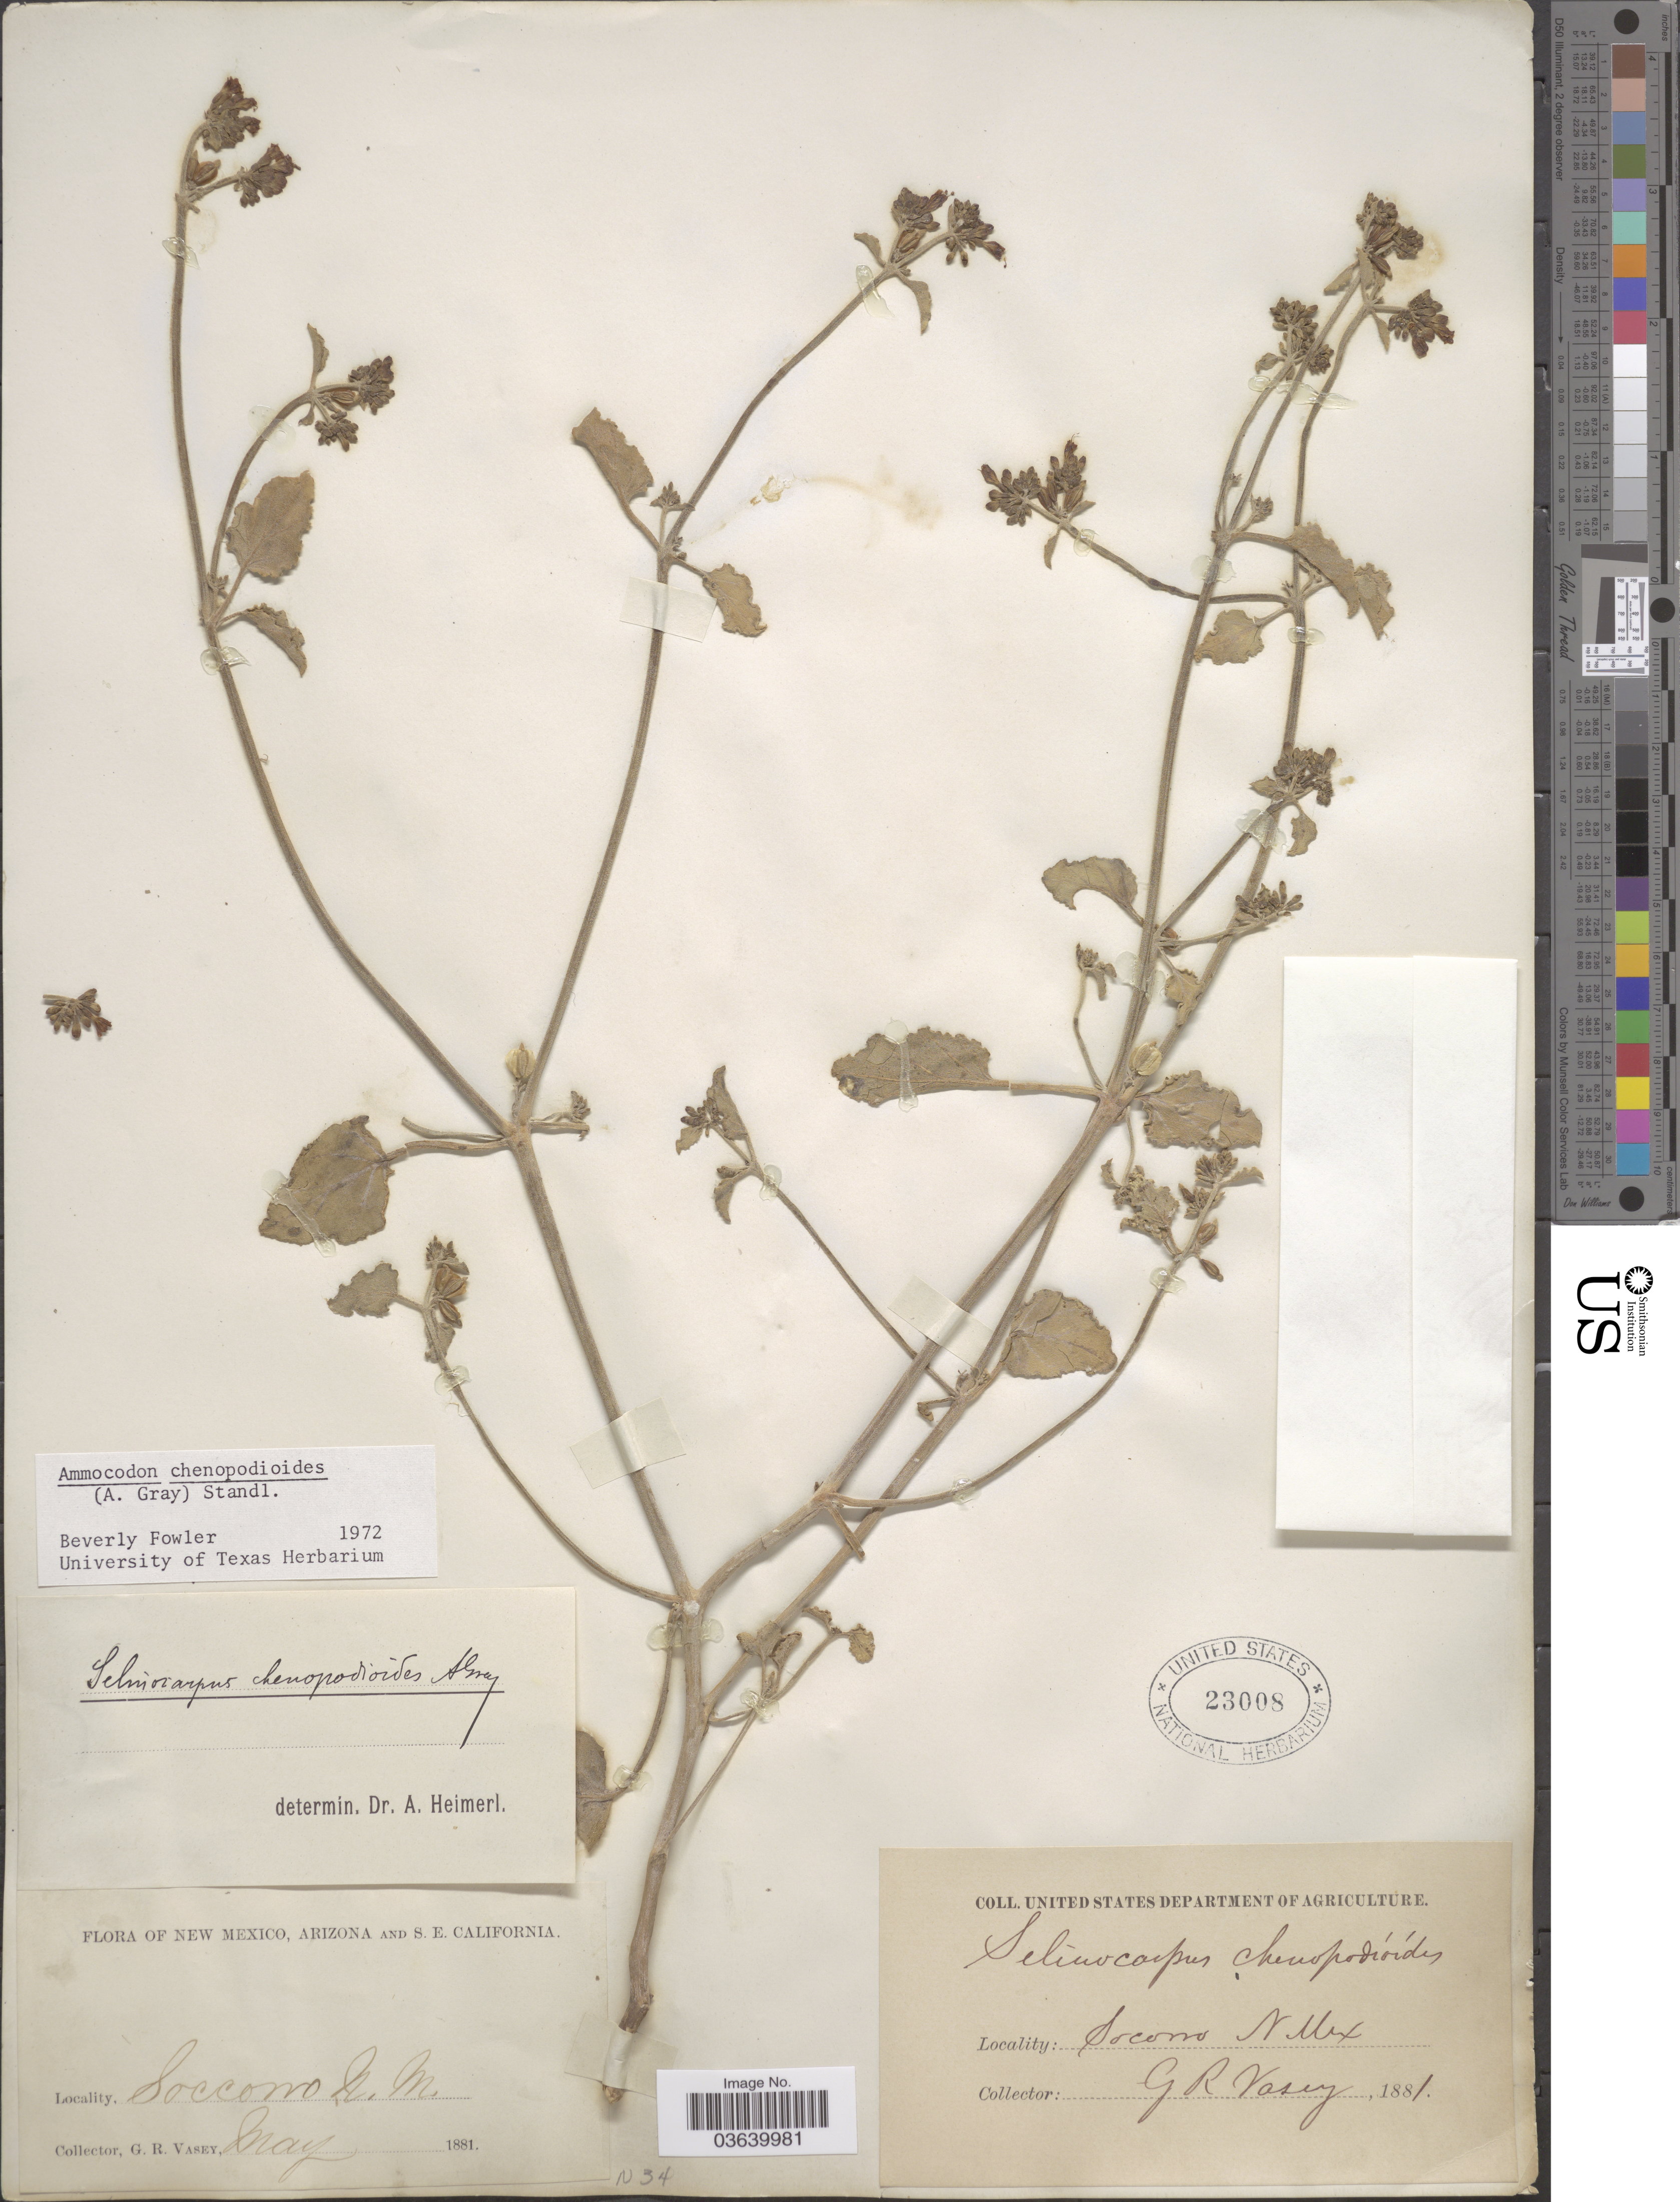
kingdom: Plantae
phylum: Tracheophyta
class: Magnoliopsida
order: Caryophyllales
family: Nyctaginaceae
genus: Acleisanthes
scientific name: Acleisanthes chenopodioides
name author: (A. Gray) R.A. Levin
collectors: G. R. Vasey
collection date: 1881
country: United States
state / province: New Mexico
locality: Soccorro.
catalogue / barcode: US 23008